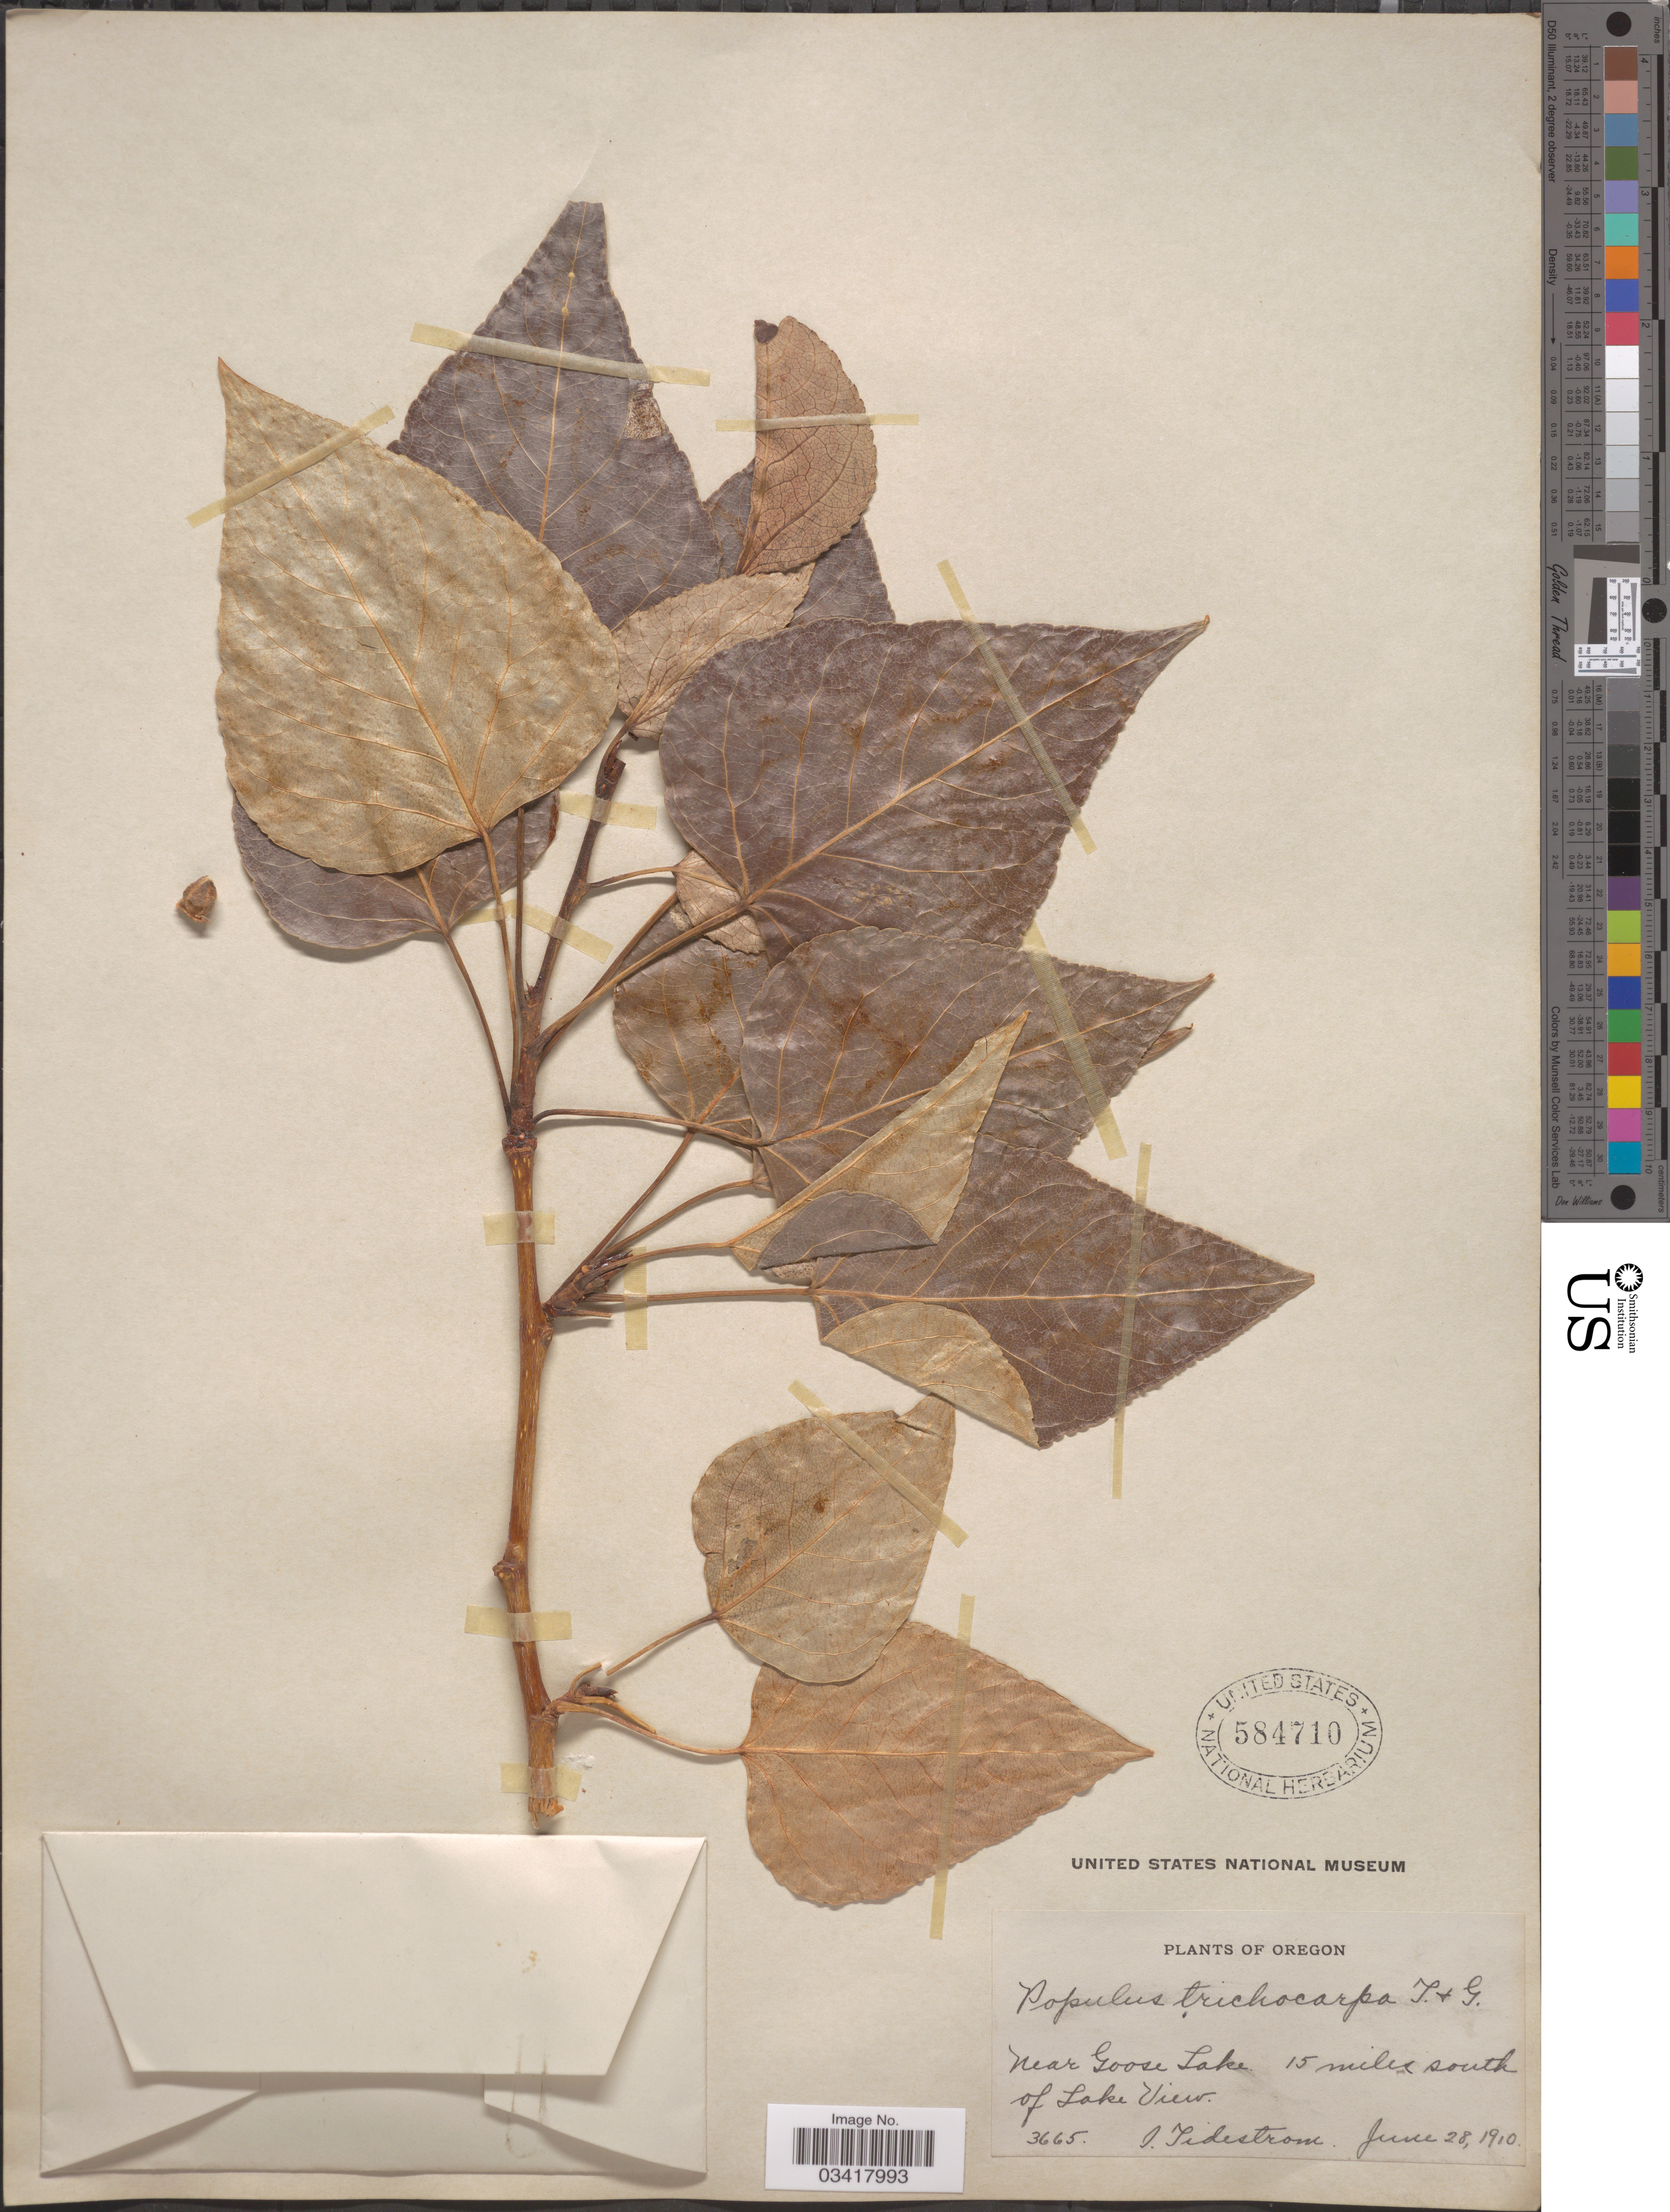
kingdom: Plantae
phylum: Tracheophyta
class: Magnoliopsida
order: Malpighiales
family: Salicaceae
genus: Populus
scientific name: Populus trichocarpa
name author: Torr. & A. Gray ex W. Hook.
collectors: I. F. Tidestrom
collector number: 3665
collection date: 1910-06-28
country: United States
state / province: Oregon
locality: Near Goose Lake 15 miles south of Lake View.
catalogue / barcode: US 584710